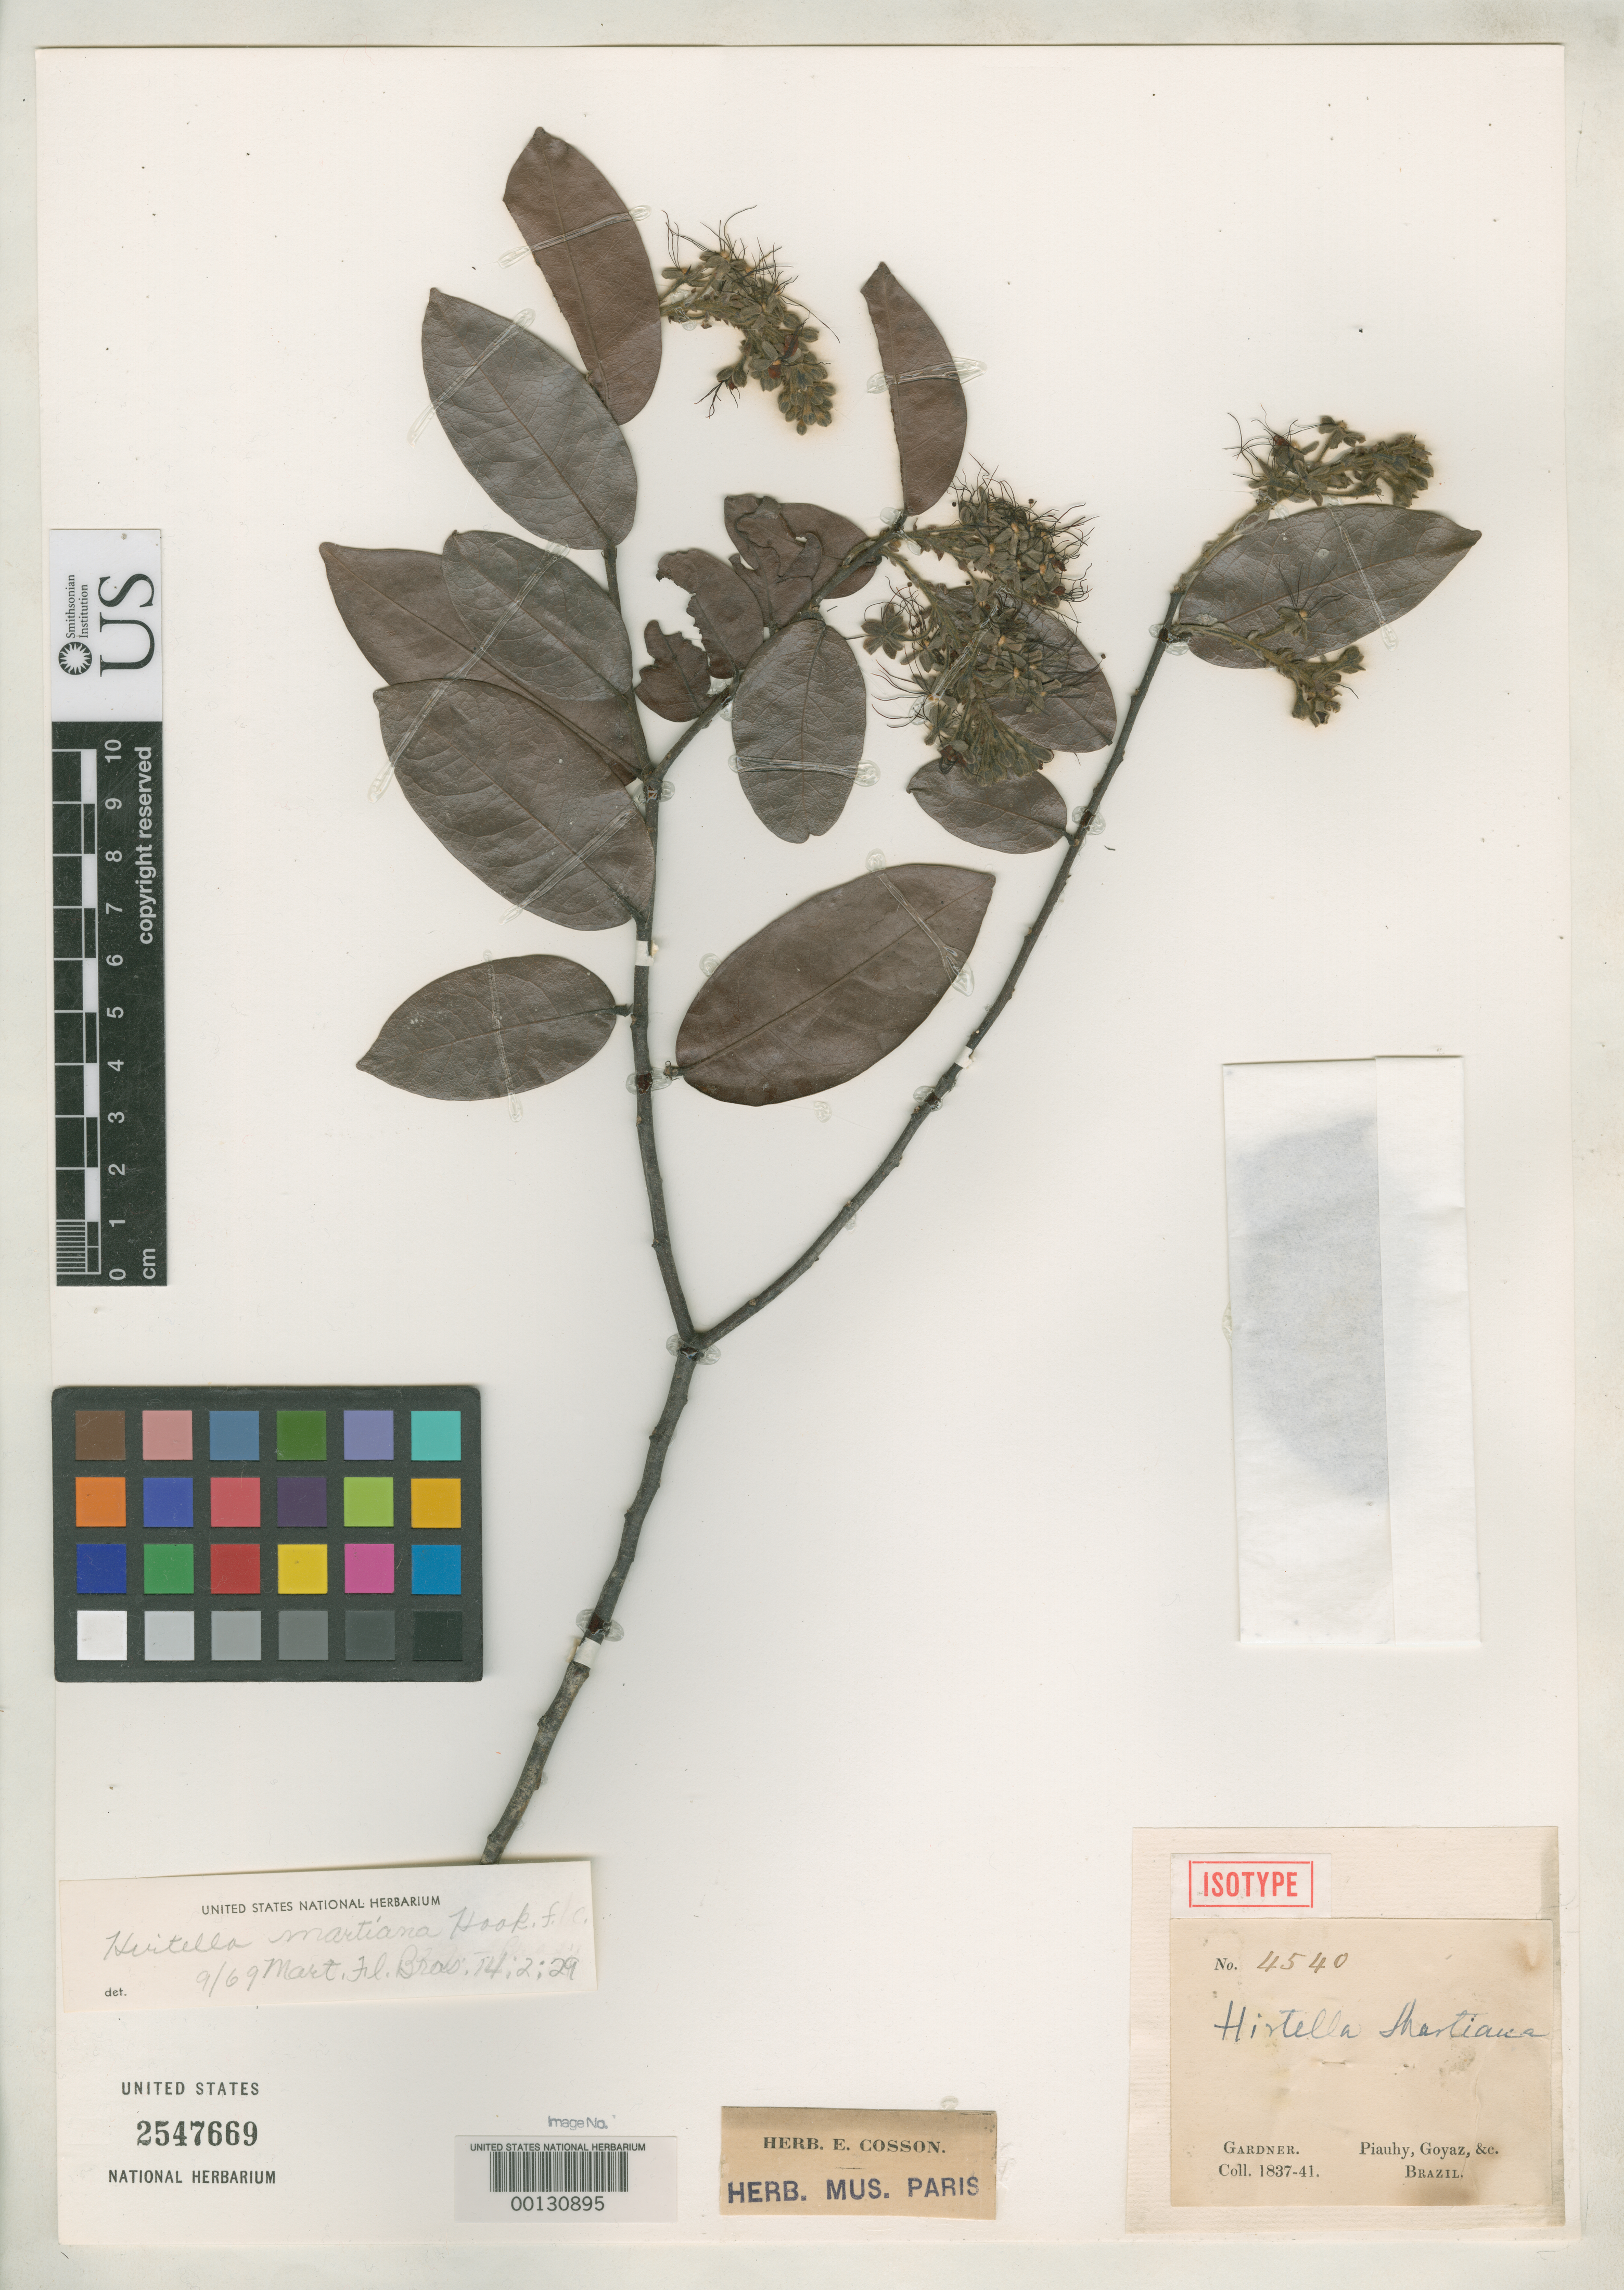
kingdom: Plantae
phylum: Tracheophyta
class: Magnoliopsida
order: Malpighiales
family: Chrysobalanaceae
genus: Hirtella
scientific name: Hirtella martiana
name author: Hook. f. in Mart.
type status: Isotype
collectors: G. Gardner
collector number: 4540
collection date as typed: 1837 to -- --- 1841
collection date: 1837/1841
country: Brazil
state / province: Goiás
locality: Piahy.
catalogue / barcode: US 2547669